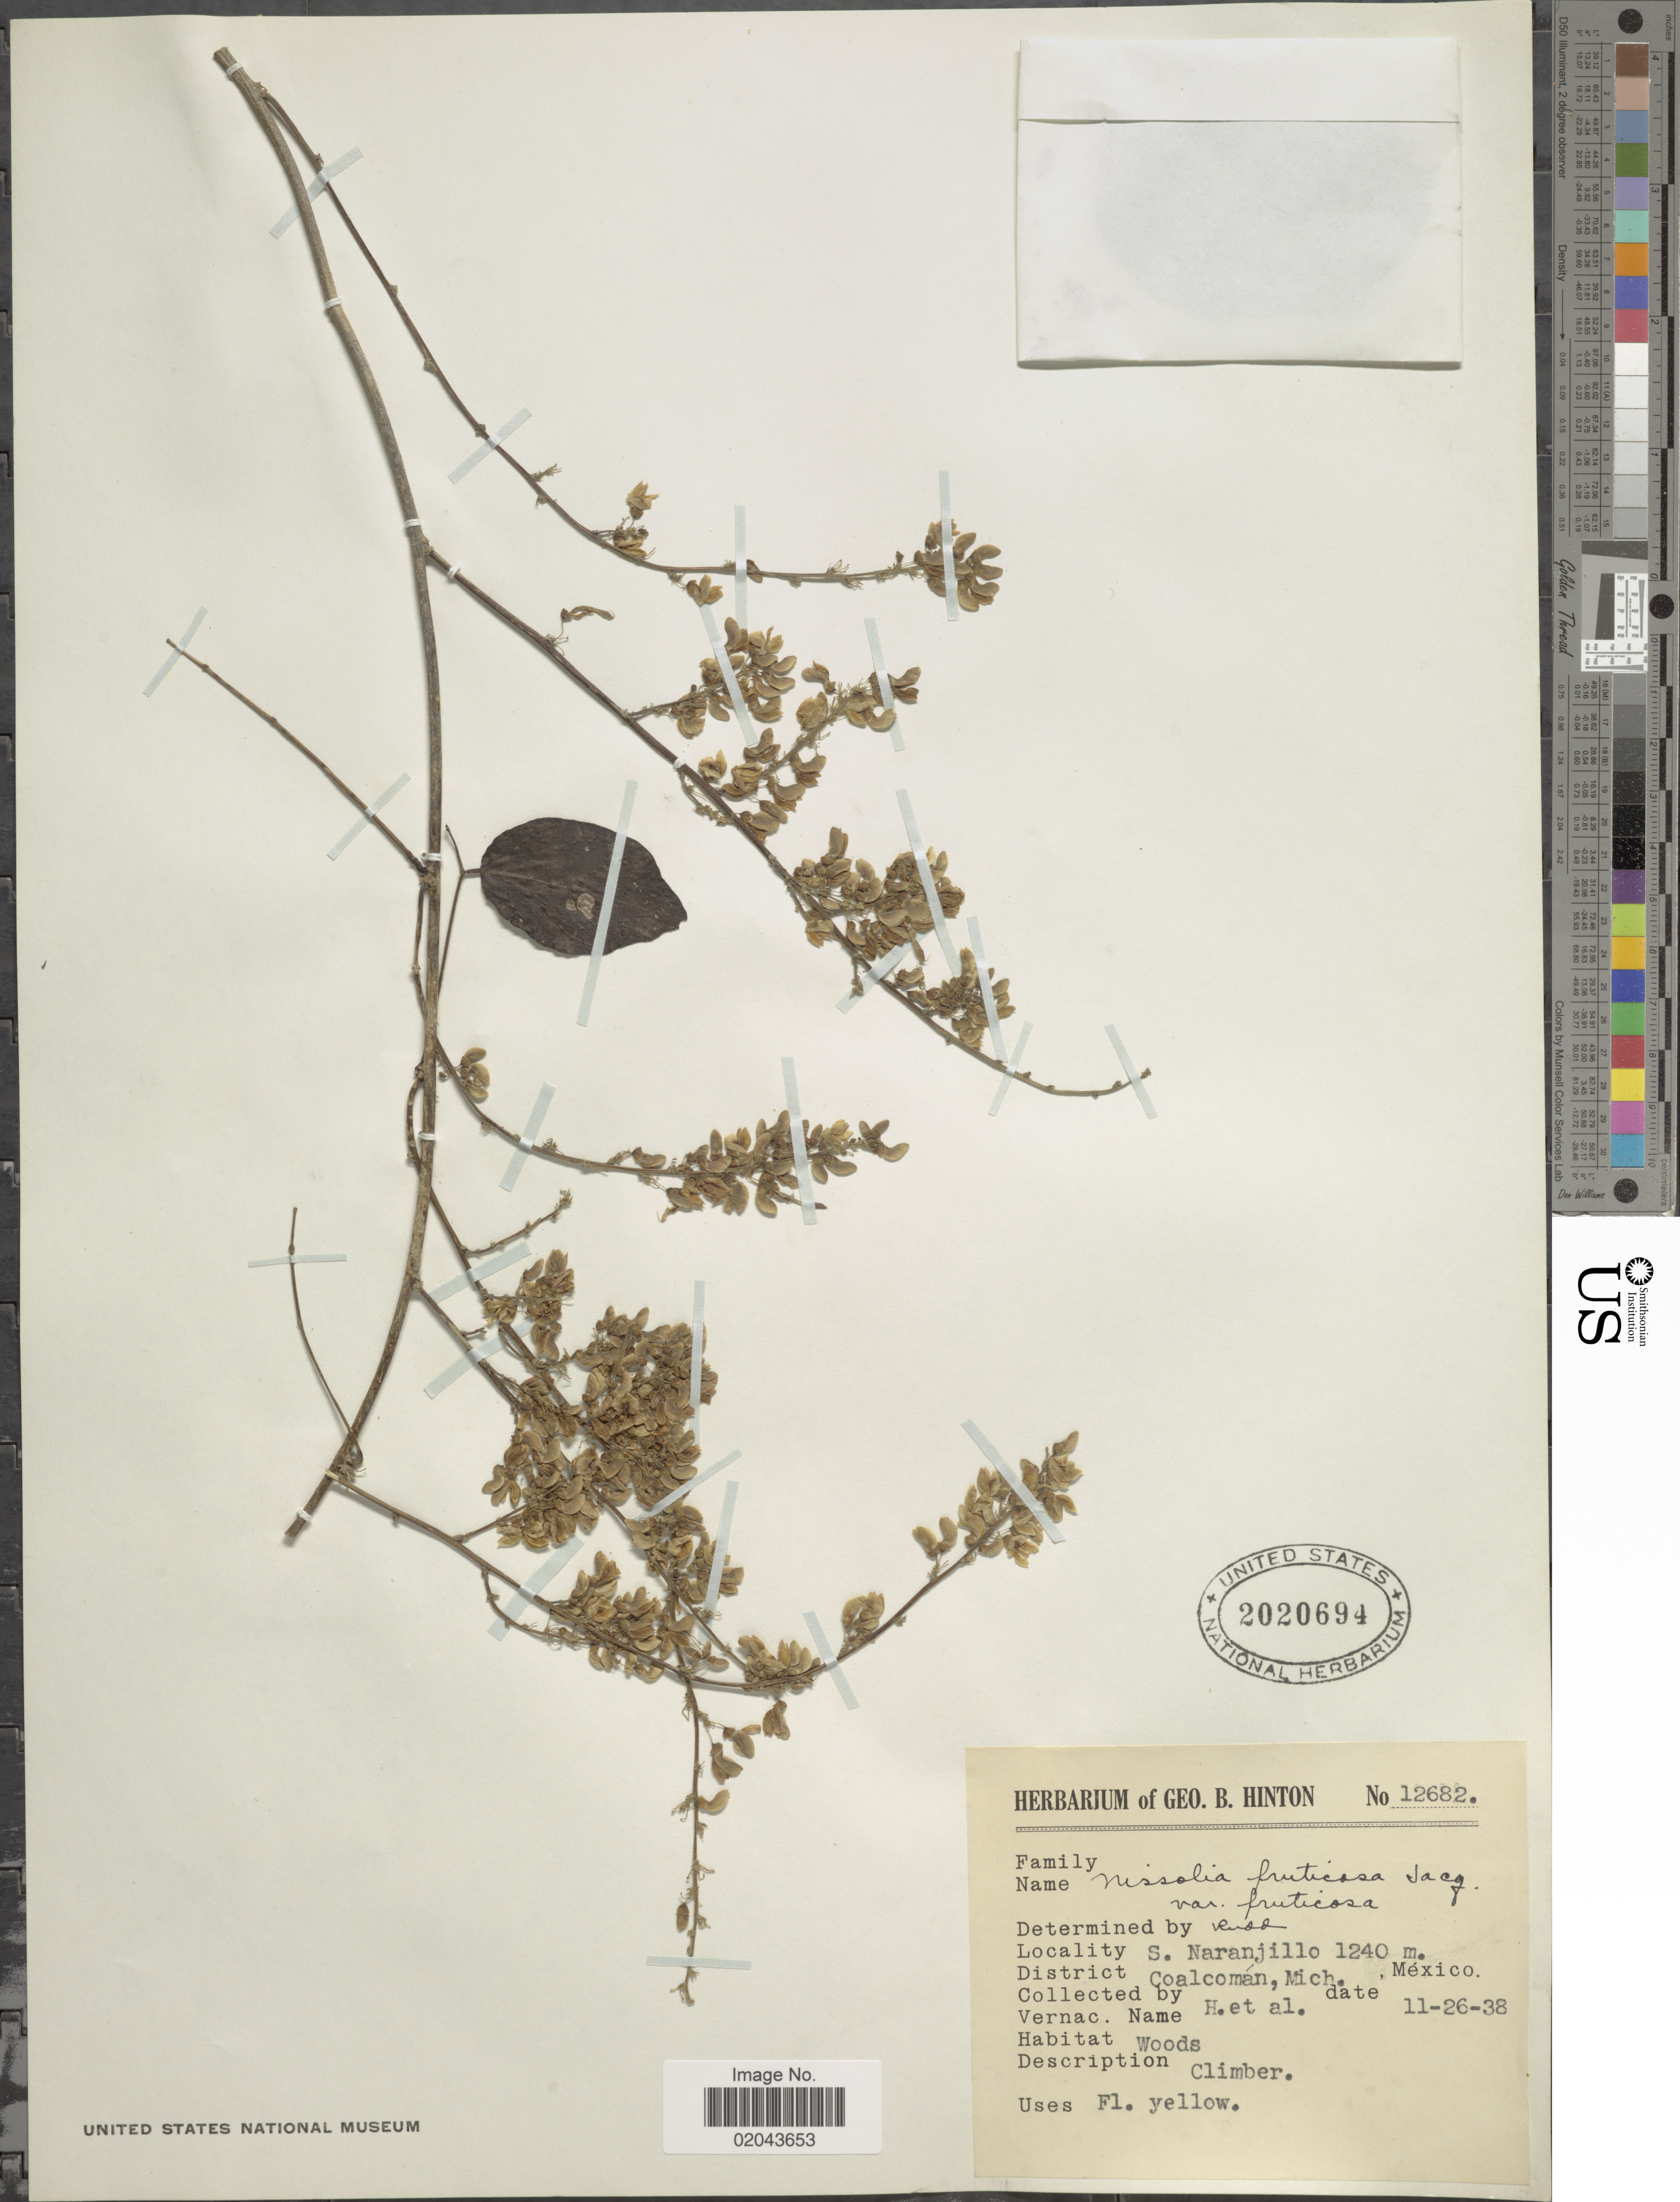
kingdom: Plantae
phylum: Tracheophyta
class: Magnoliopsida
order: Fabales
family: Fabaceae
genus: Nissolia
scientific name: Nissolia fruticosa var. fruticosa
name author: Jacq.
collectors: G. B. Hinton & et al.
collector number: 12682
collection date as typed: Transcribed d/m/y: 26/11/38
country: Mexico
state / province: Michoacán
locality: S. Naranjillo, District Coalcoman.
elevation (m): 1240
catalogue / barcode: US 2020694